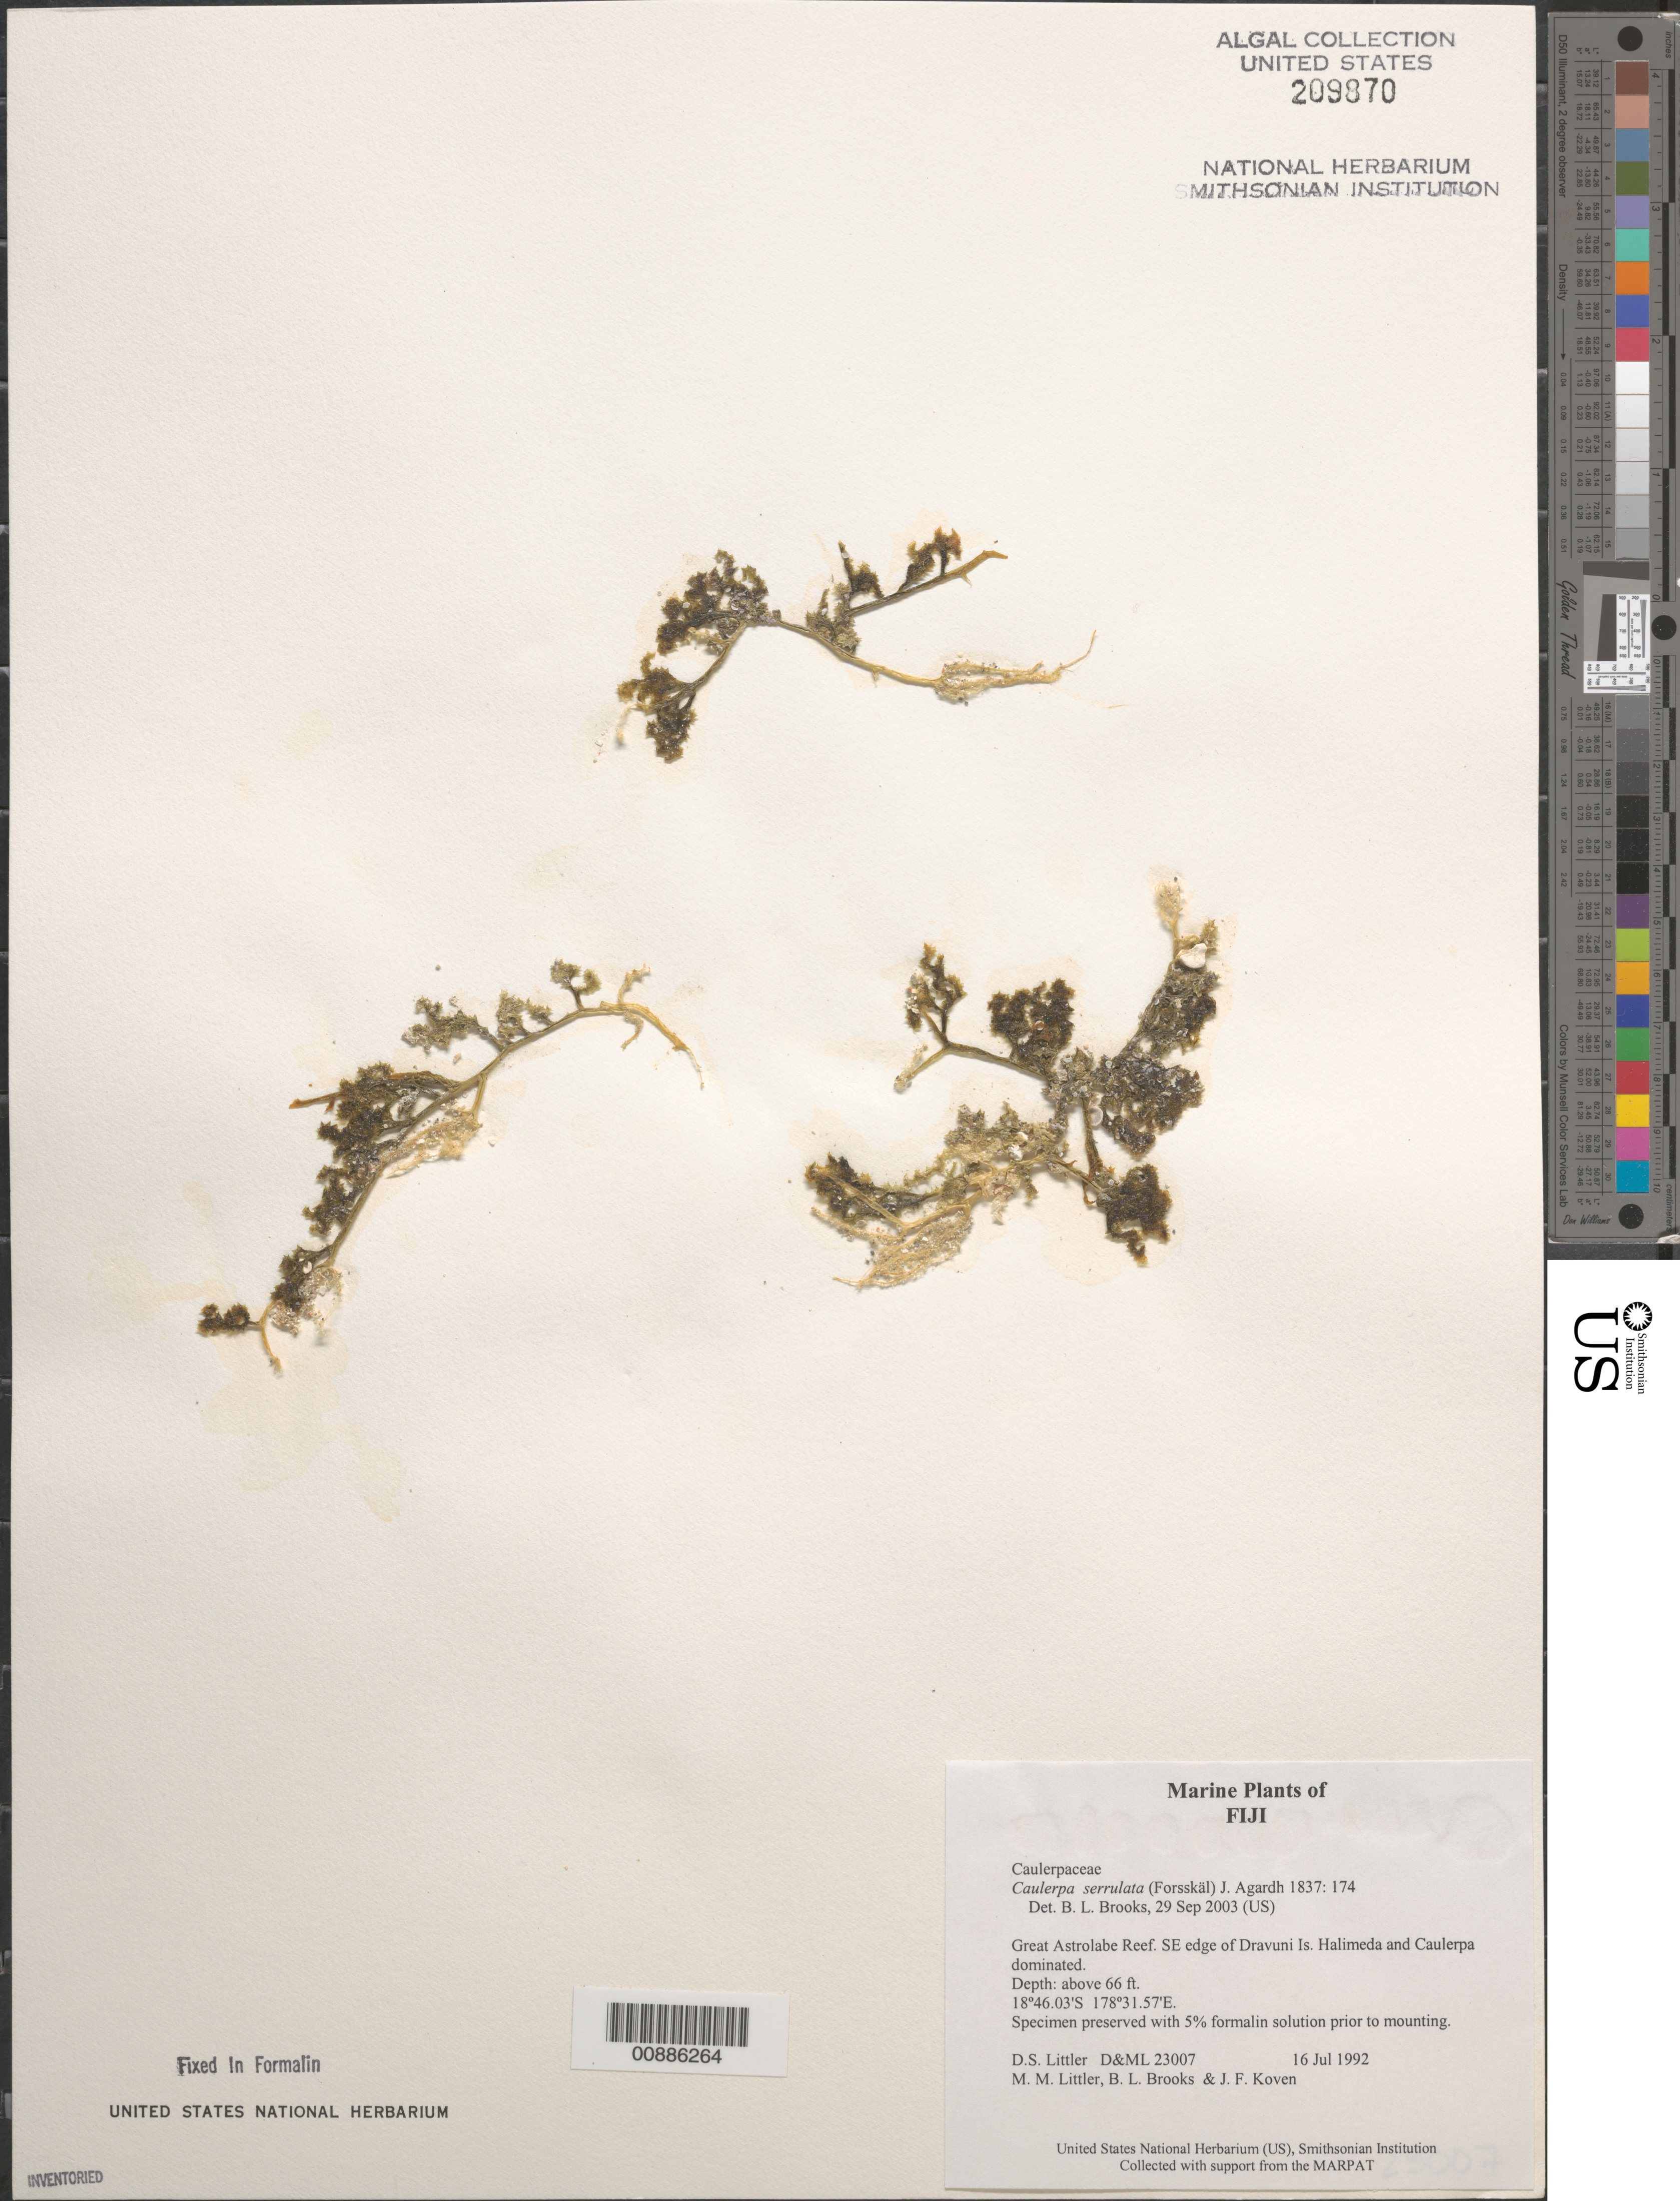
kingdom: Plantae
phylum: Chlorophyta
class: Ulvophyceae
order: Bryopsidales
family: Caulerpaceae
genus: Caulerpa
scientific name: Caulerpa serrulata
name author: (Forssk.) J. Agardh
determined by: Brooks, B. L., (BOT), Smithsonian Institution - National Museum of Natural History (UNITED STATES)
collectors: D. S. Littler, M. M. Littler, B. Brooks & J. Koven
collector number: D&ML 23007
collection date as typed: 16 Jul 1992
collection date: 1992-07-16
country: Fiji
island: Dravuni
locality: Great Astrolabe Reef, southeast edge of island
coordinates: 18 46.03'S, 178 31.57'E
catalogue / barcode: US 209870